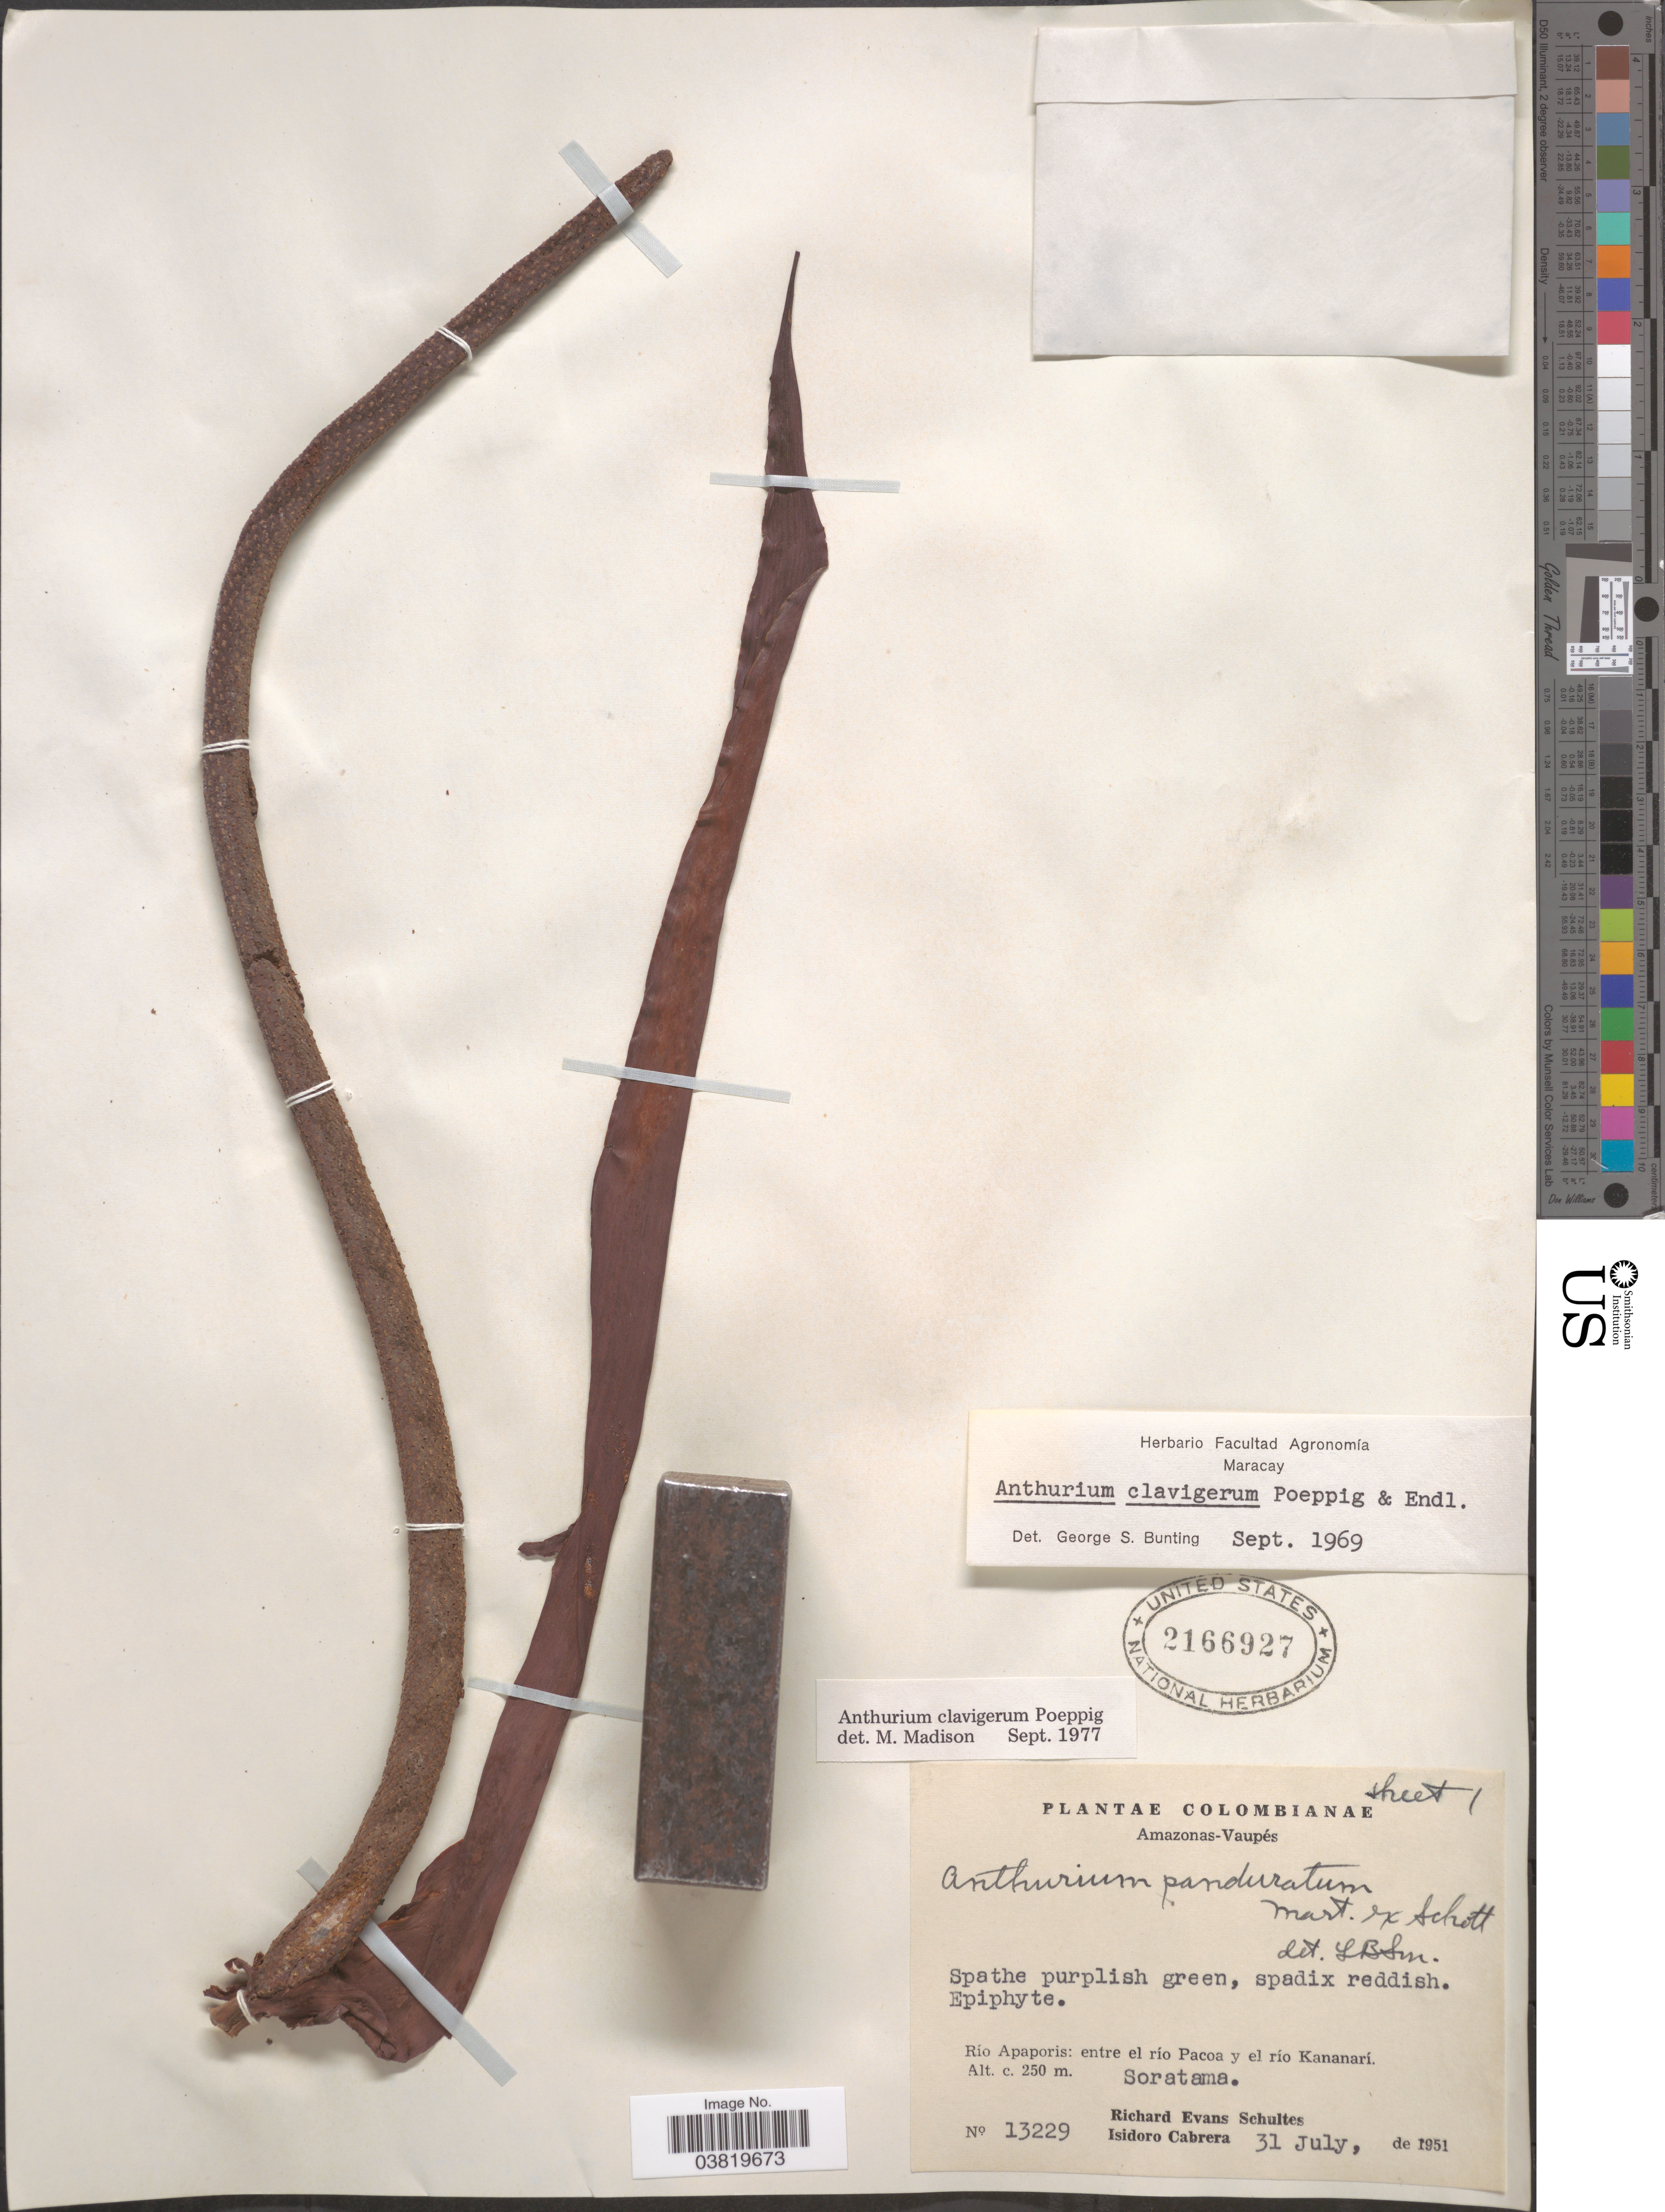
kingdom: Plantae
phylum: Tracheophyta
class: Liliopsida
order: Alismatales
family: Araceae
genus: Anthurium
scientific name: Anthurium clavigerum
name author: Poepp. & Endl.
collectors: R. E. Schultes & I. Cabrera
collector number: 13229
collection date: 1951-07-31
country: Colombia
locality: Amazonas-Vaupés. Río Apaporis: entre el río Pacoa y el río Kananarí. Soratama.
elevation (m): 250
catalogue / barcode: US 2166927